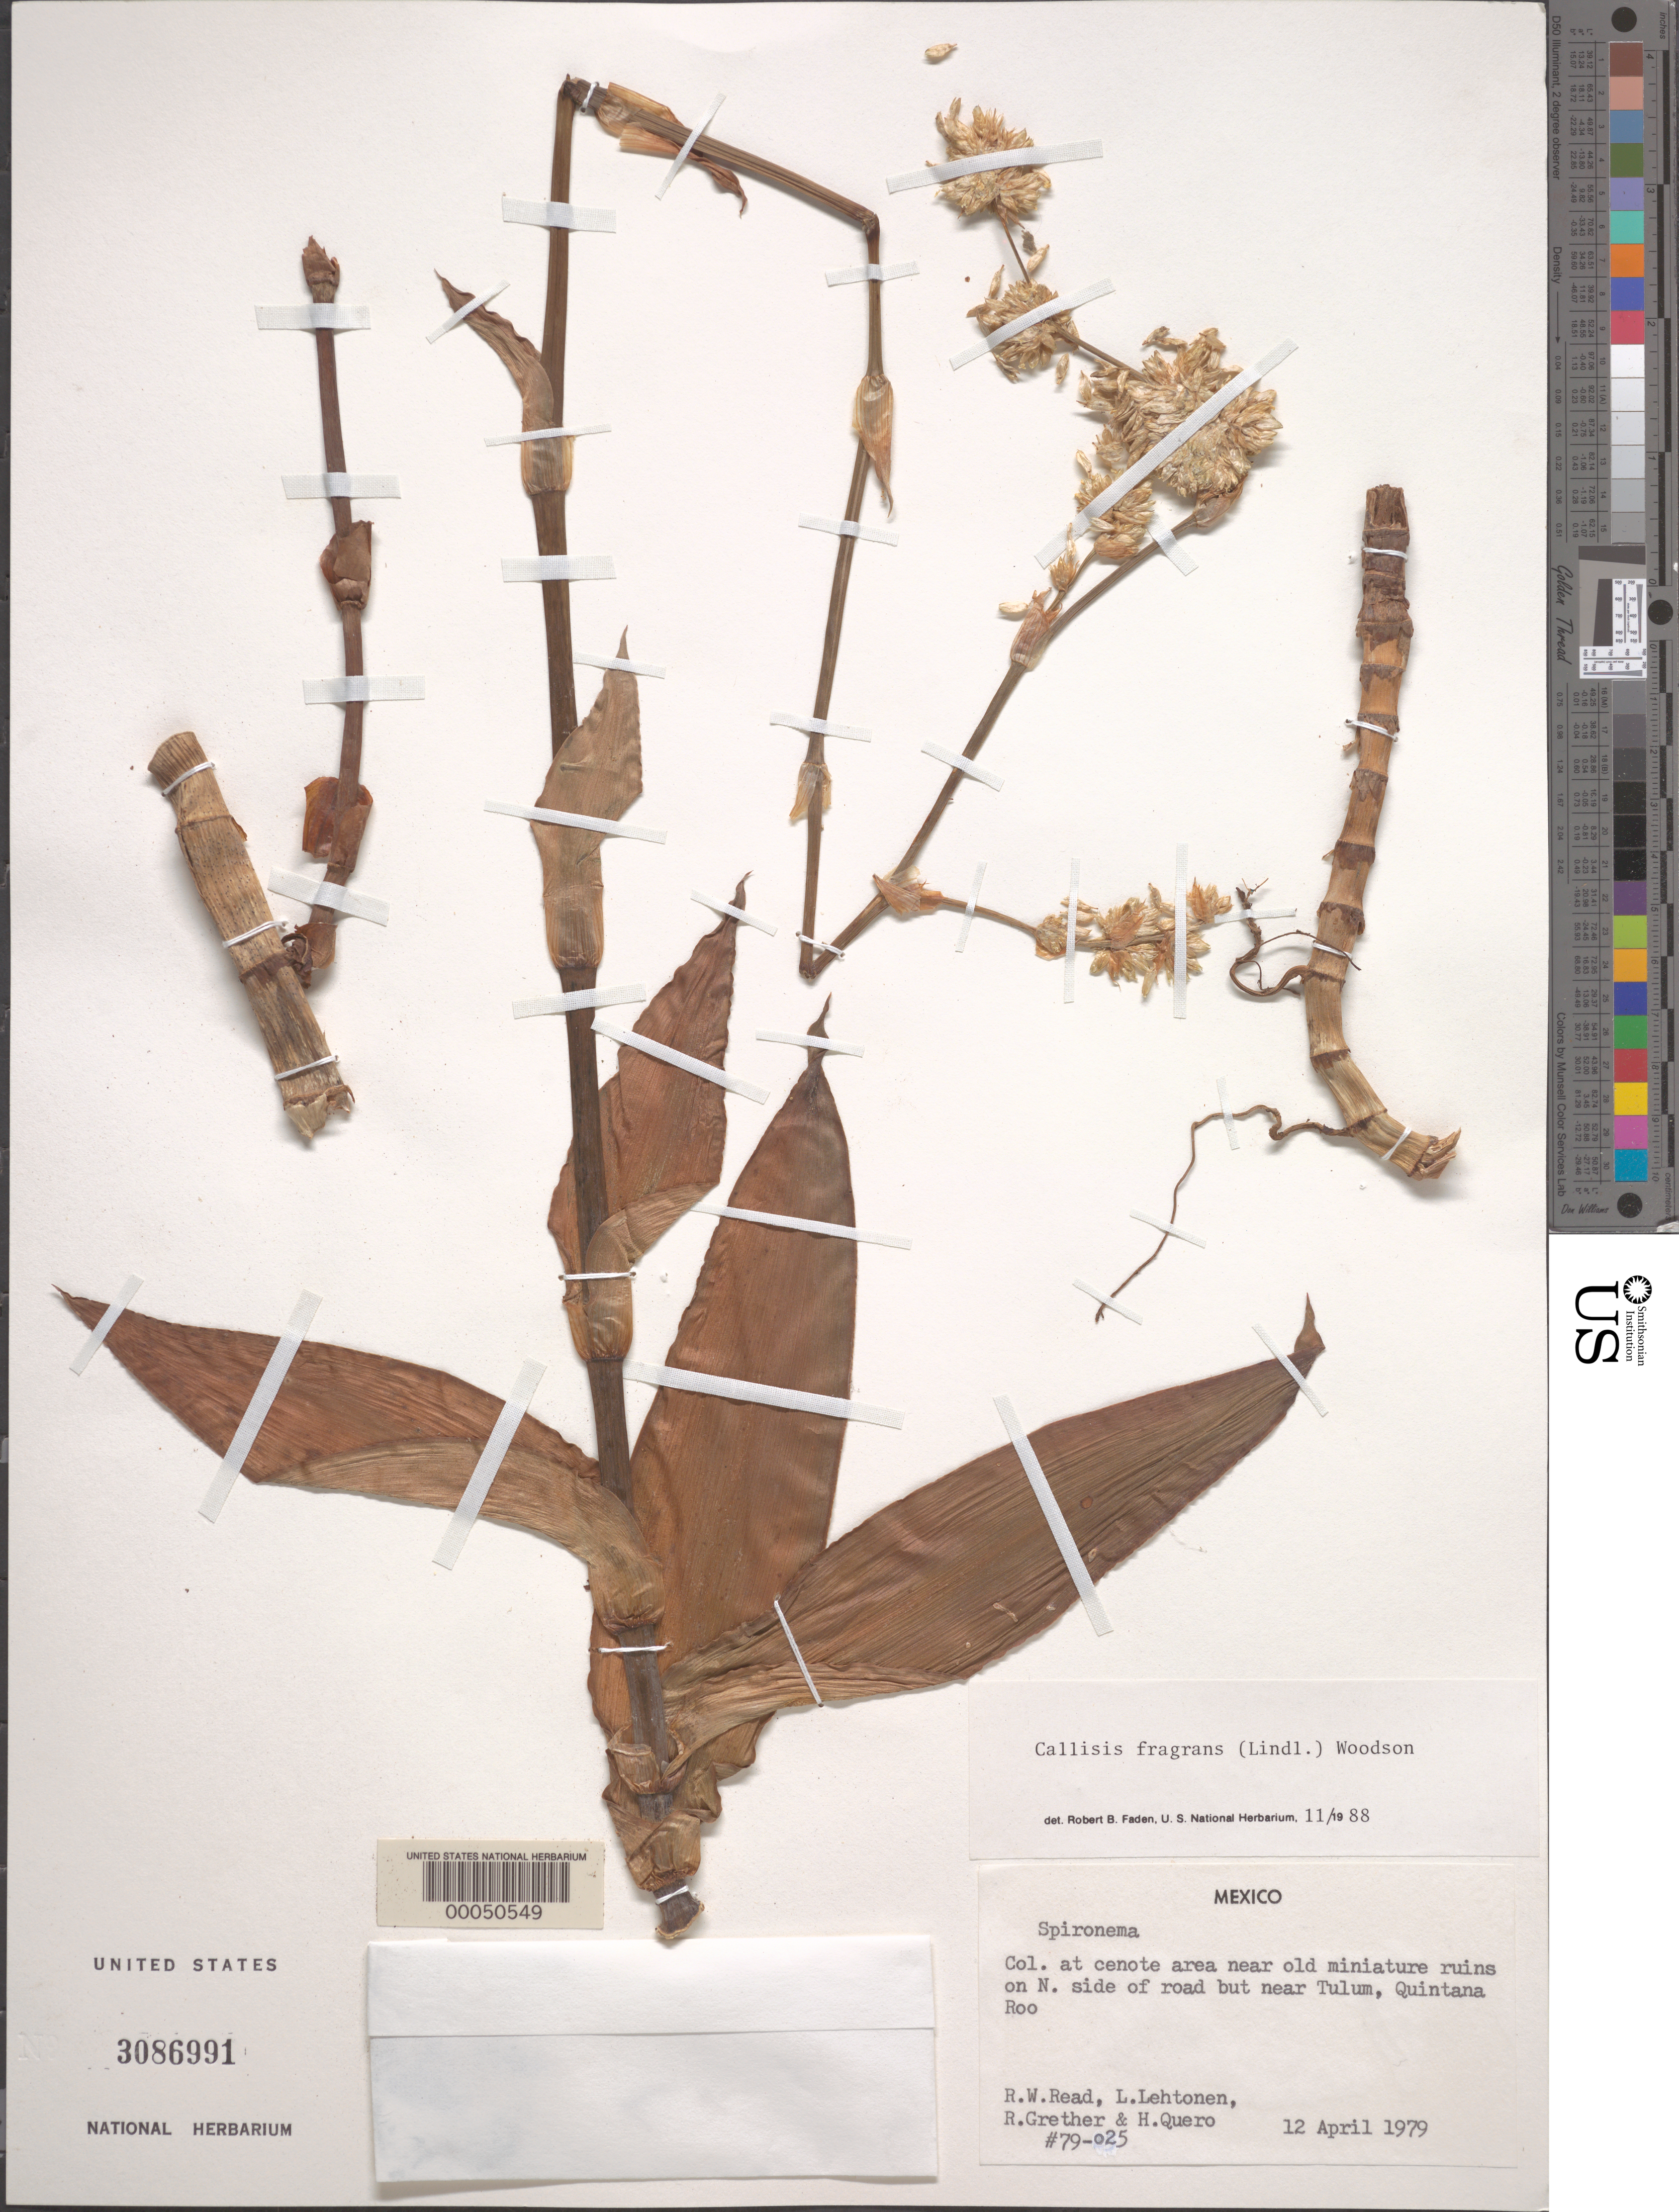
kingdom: Plantae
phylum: Tracheophyta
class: Liliopsida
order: Commelinales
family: Commelinaceae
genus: Callisia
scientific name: Callisia fragrans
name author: (Lindl.) Woodson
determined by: Faden, Robert B., (US), Smithsonian Institution - National Museum of Natural History (UNITED STATES)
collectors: R. W. Read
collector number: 79-025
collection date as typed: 12 Apr 1979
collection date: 1979-04-12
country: Mexico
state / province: Quintana Roo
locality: Near tulum,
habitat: Crenote area near old miniature ruins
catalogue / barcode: US 3086991